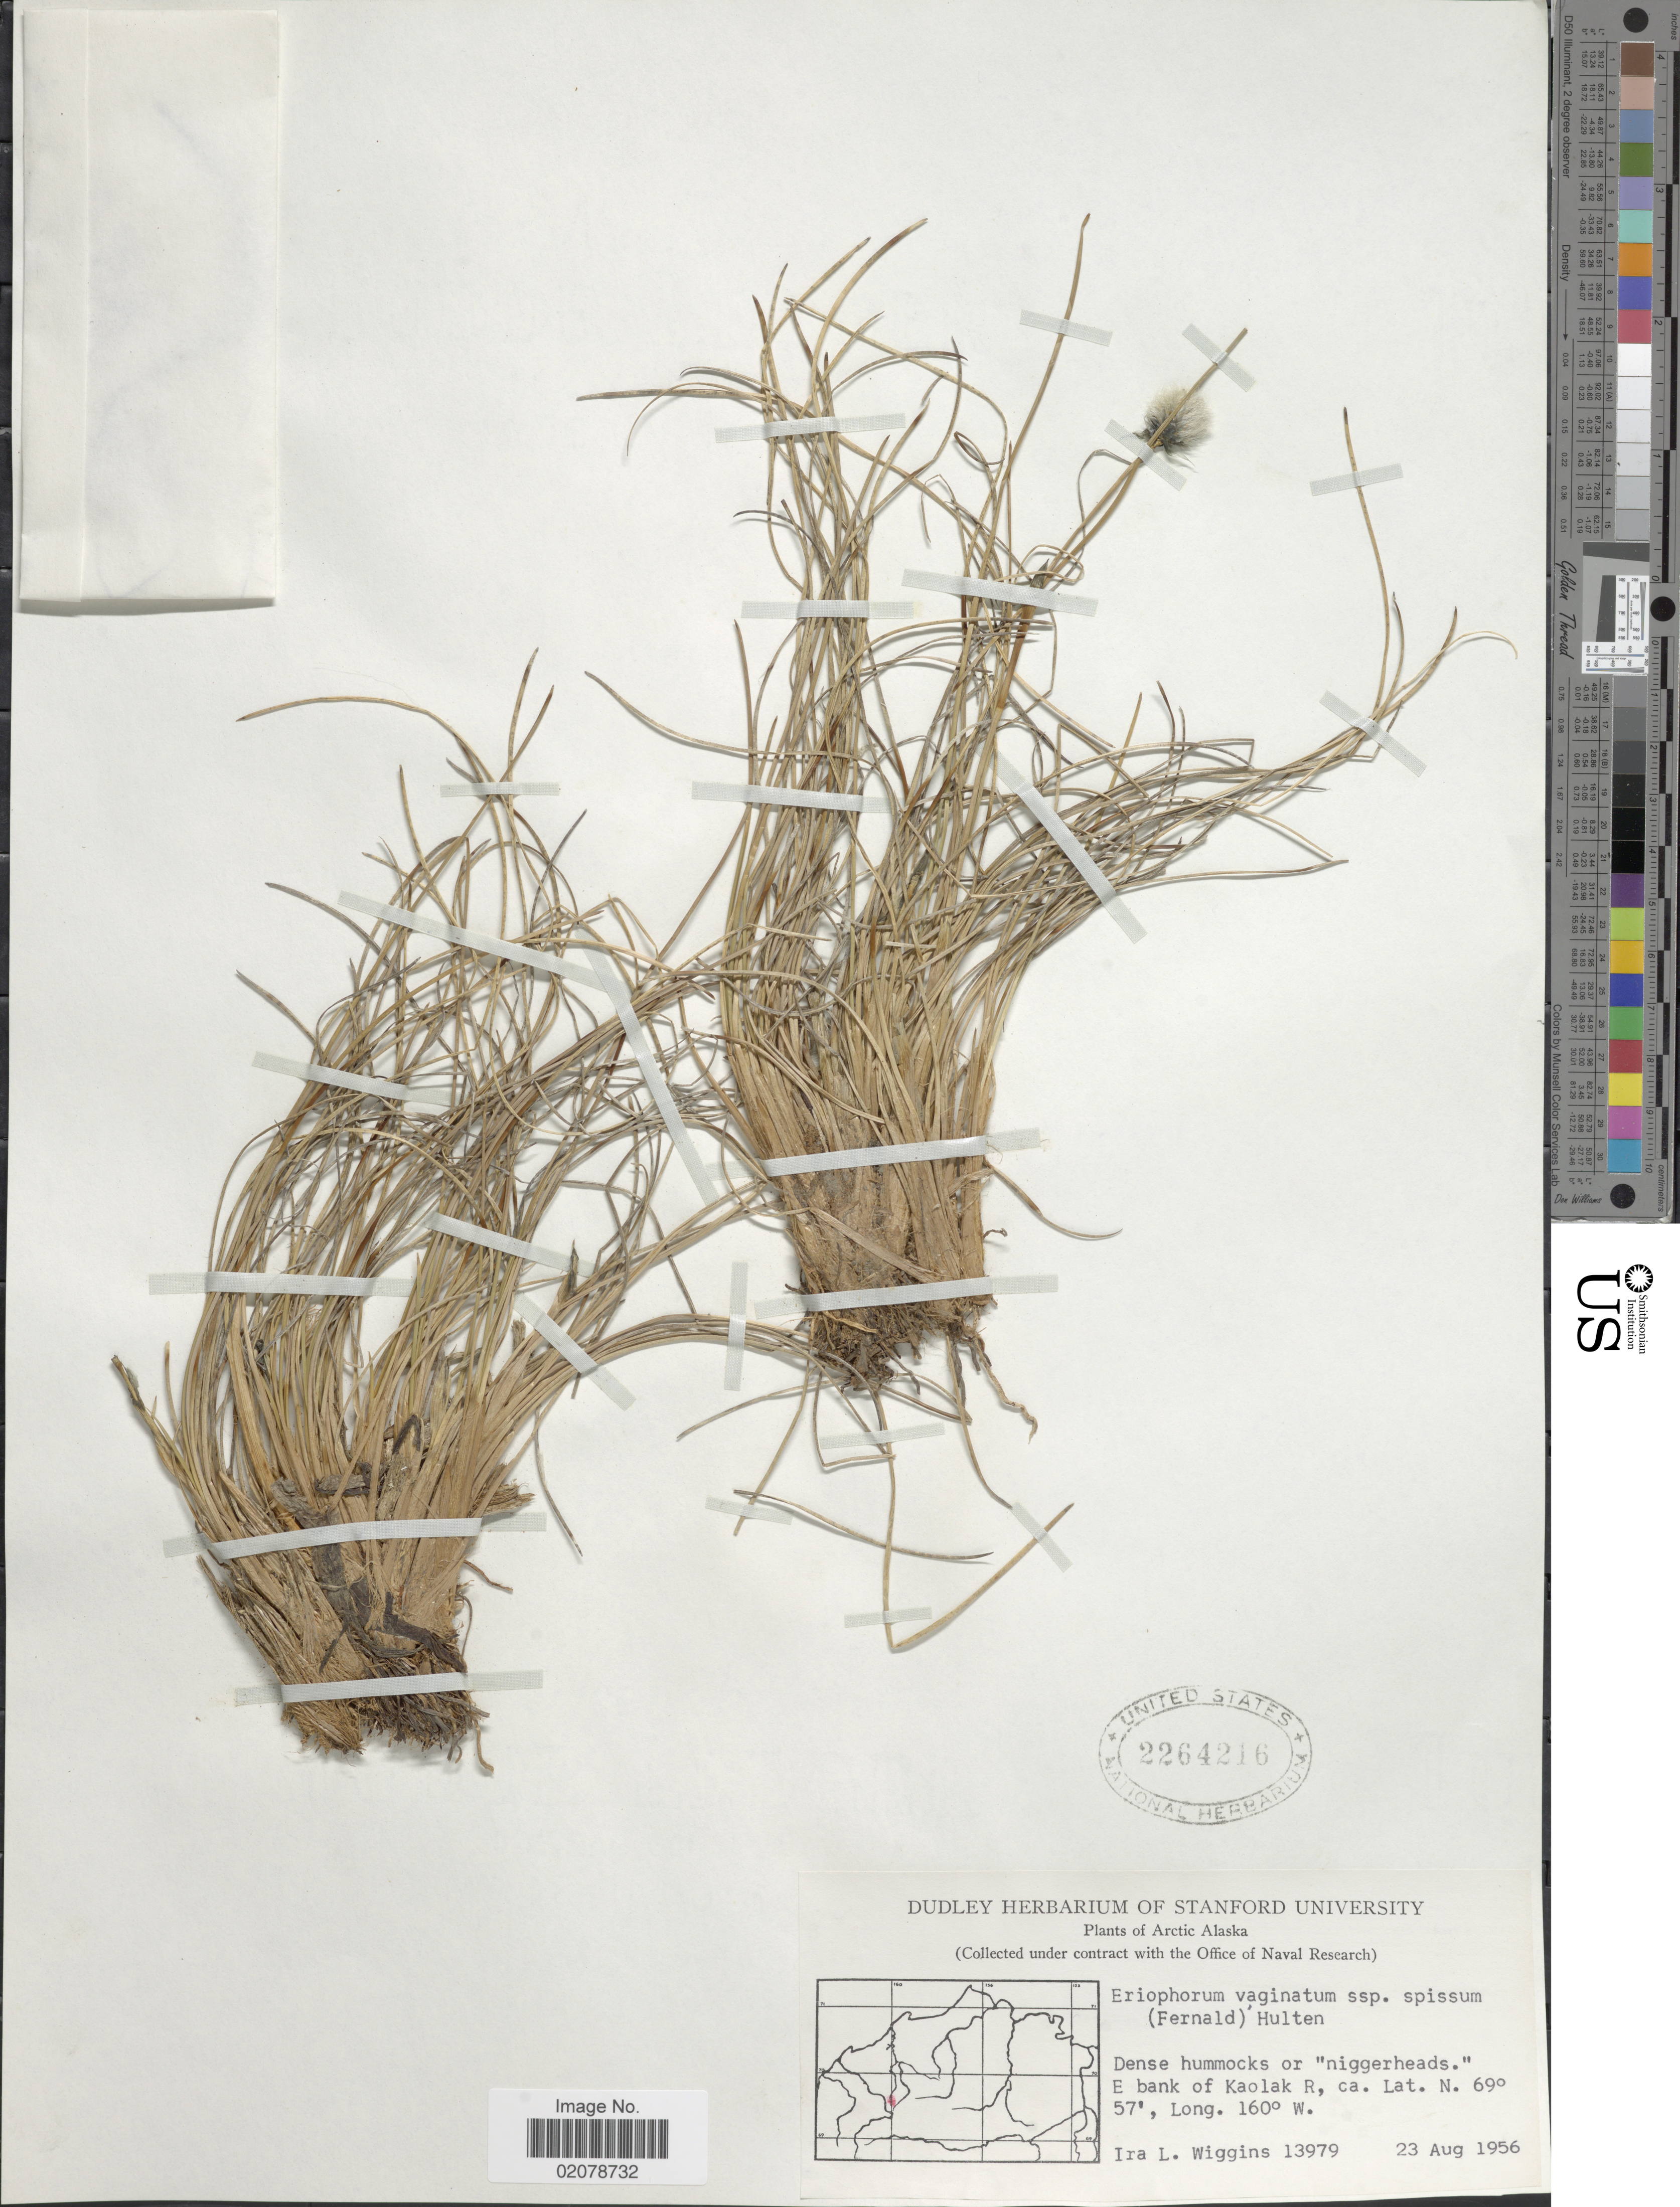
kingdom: Plantae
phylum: Tracheophyta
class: Liliopsida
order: Poales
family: Cyperaceae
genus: Eriophorum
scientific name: Eriophorum vaginatum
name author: L.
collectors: I. L. Wiggins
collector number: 13979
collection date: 1956-08-23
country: United States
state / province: Alaska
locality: Arctic Alaska. E bank of Kaolak R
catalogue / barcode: US 2264216